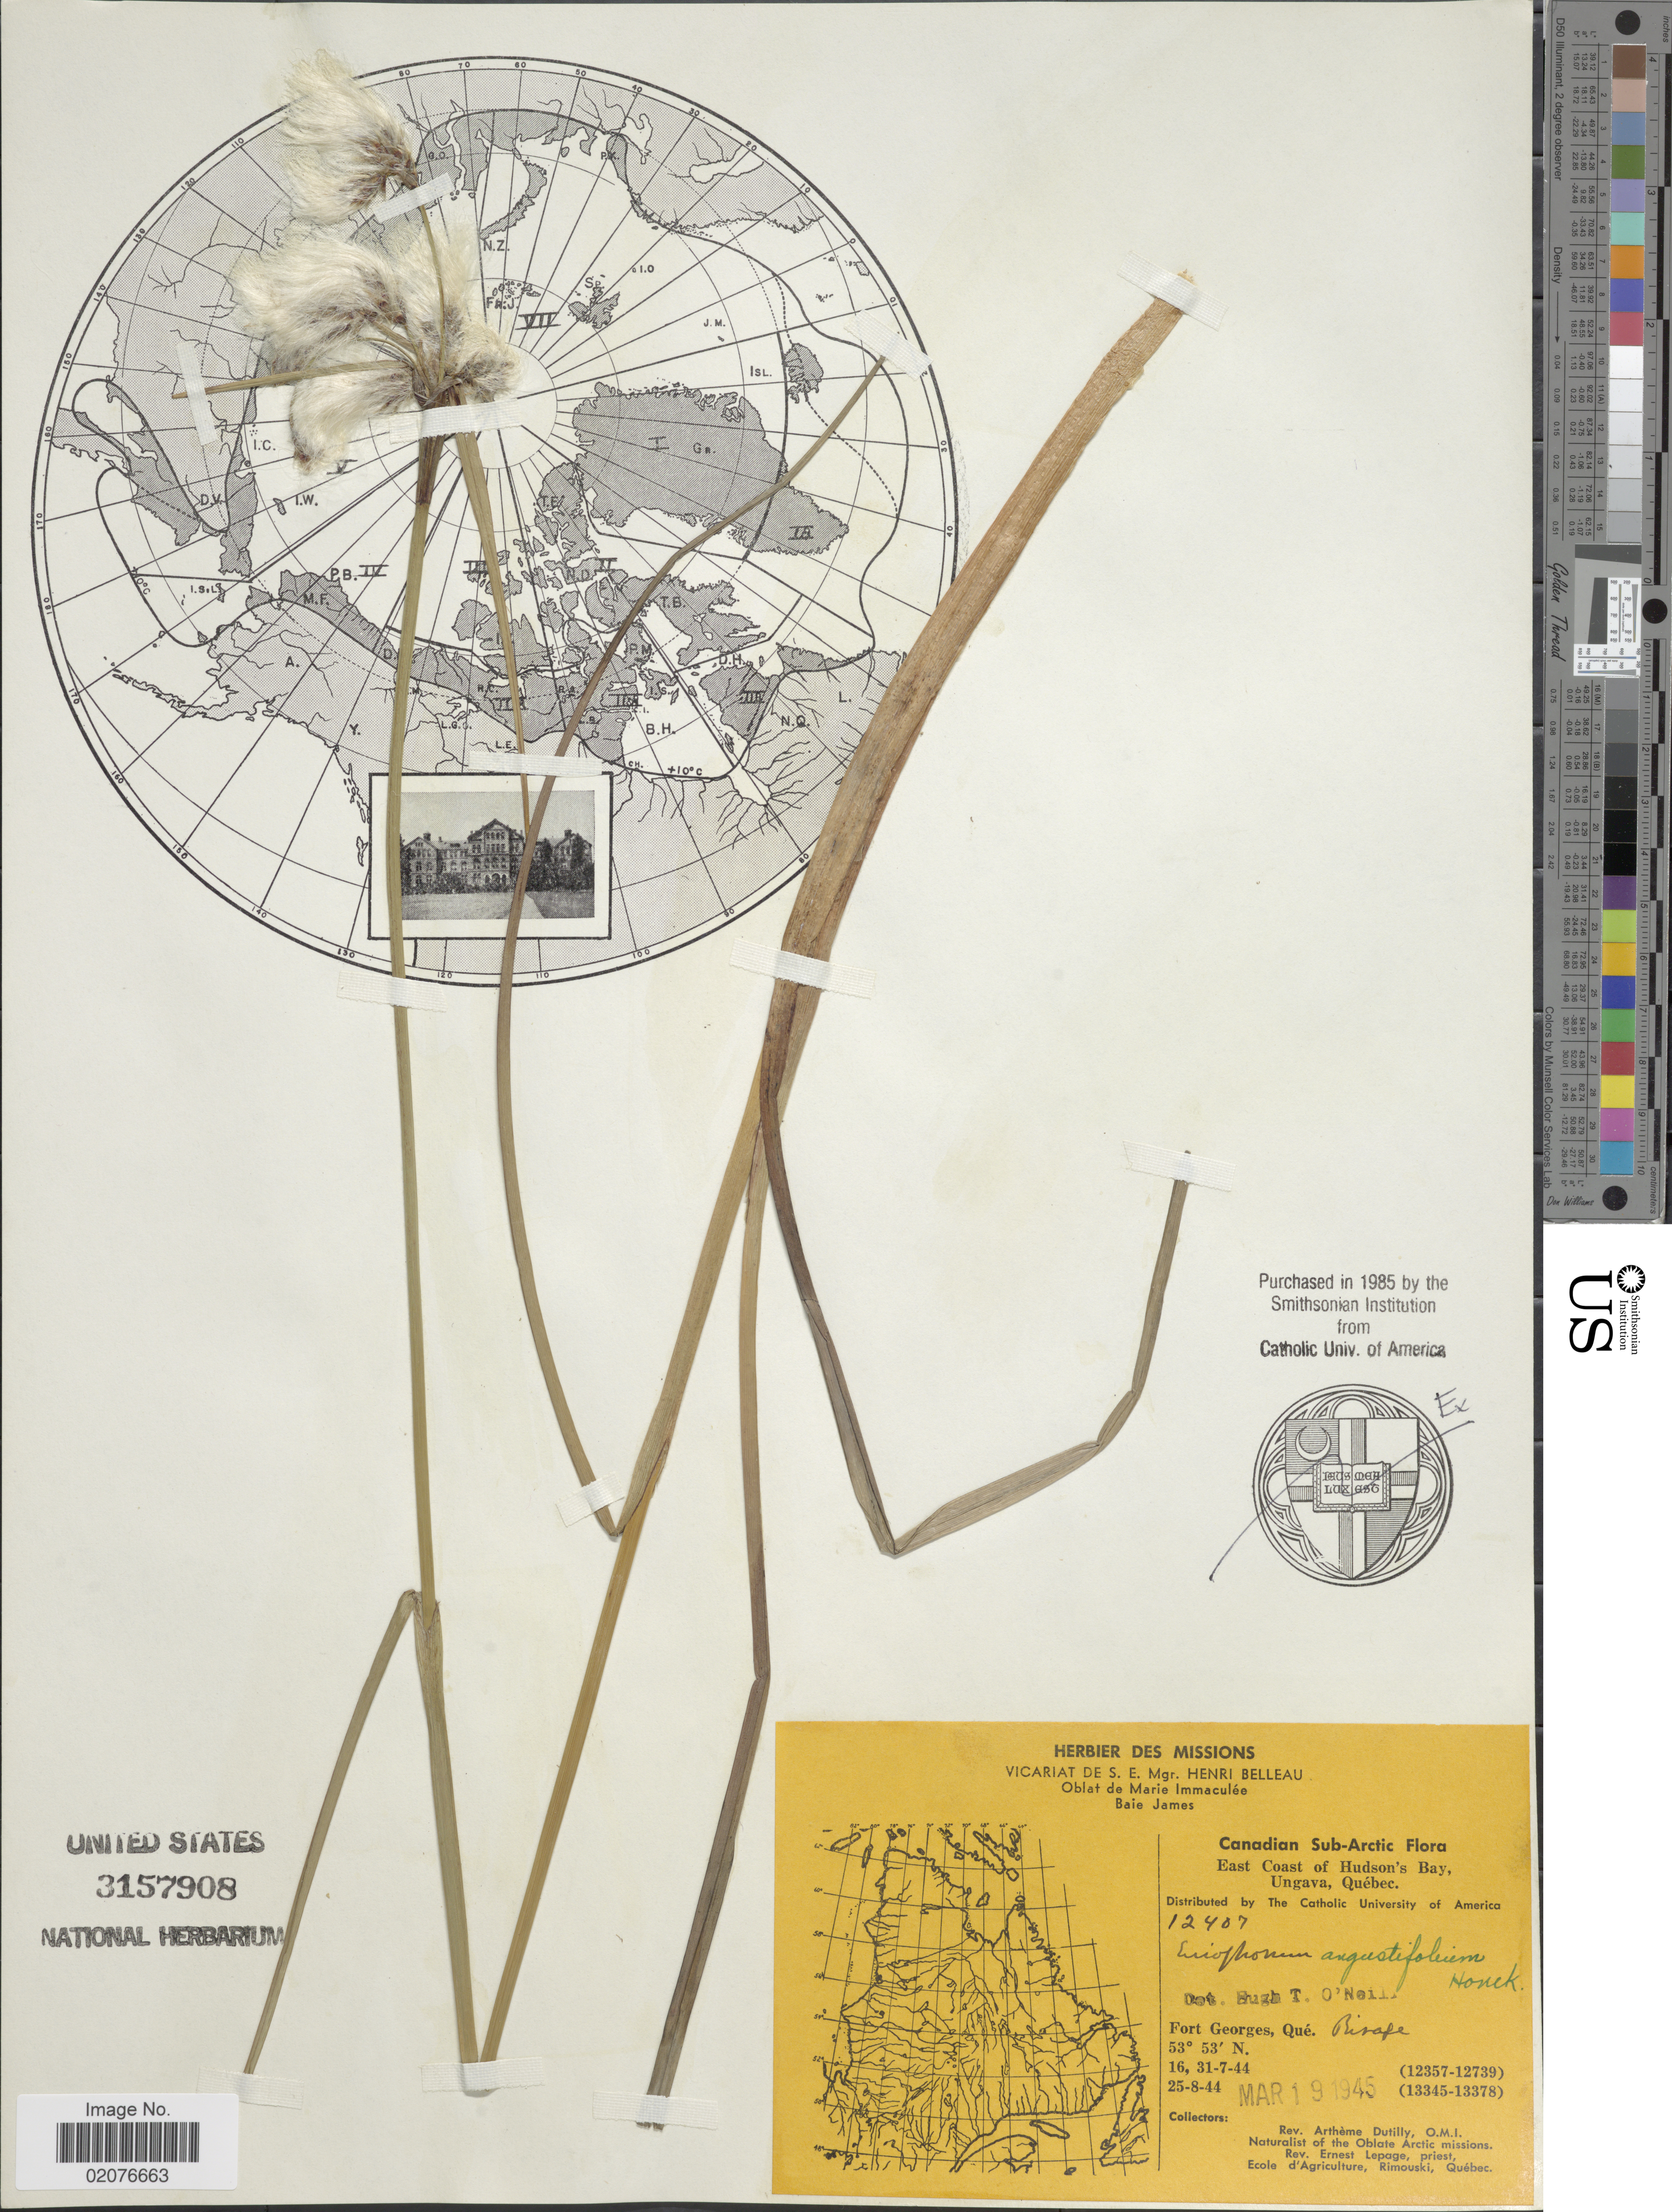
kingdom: Plantae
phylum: Tracheophyta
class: Liliopsida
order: Poales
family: Cyperaceae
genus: Eriophorum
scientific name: Eriophorum angustifolium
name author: Honck.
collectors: A. Dutilly & E. Lepage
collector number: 12407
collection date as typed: Transcribed d/m/y: 16/7/44 to 25/8/44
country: Canada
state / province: Quebec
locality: Canadian Sub-Arctic, East coast of Hudson's Bay, Ungava, Fort Georges, Bisape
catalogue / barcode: US 3157908